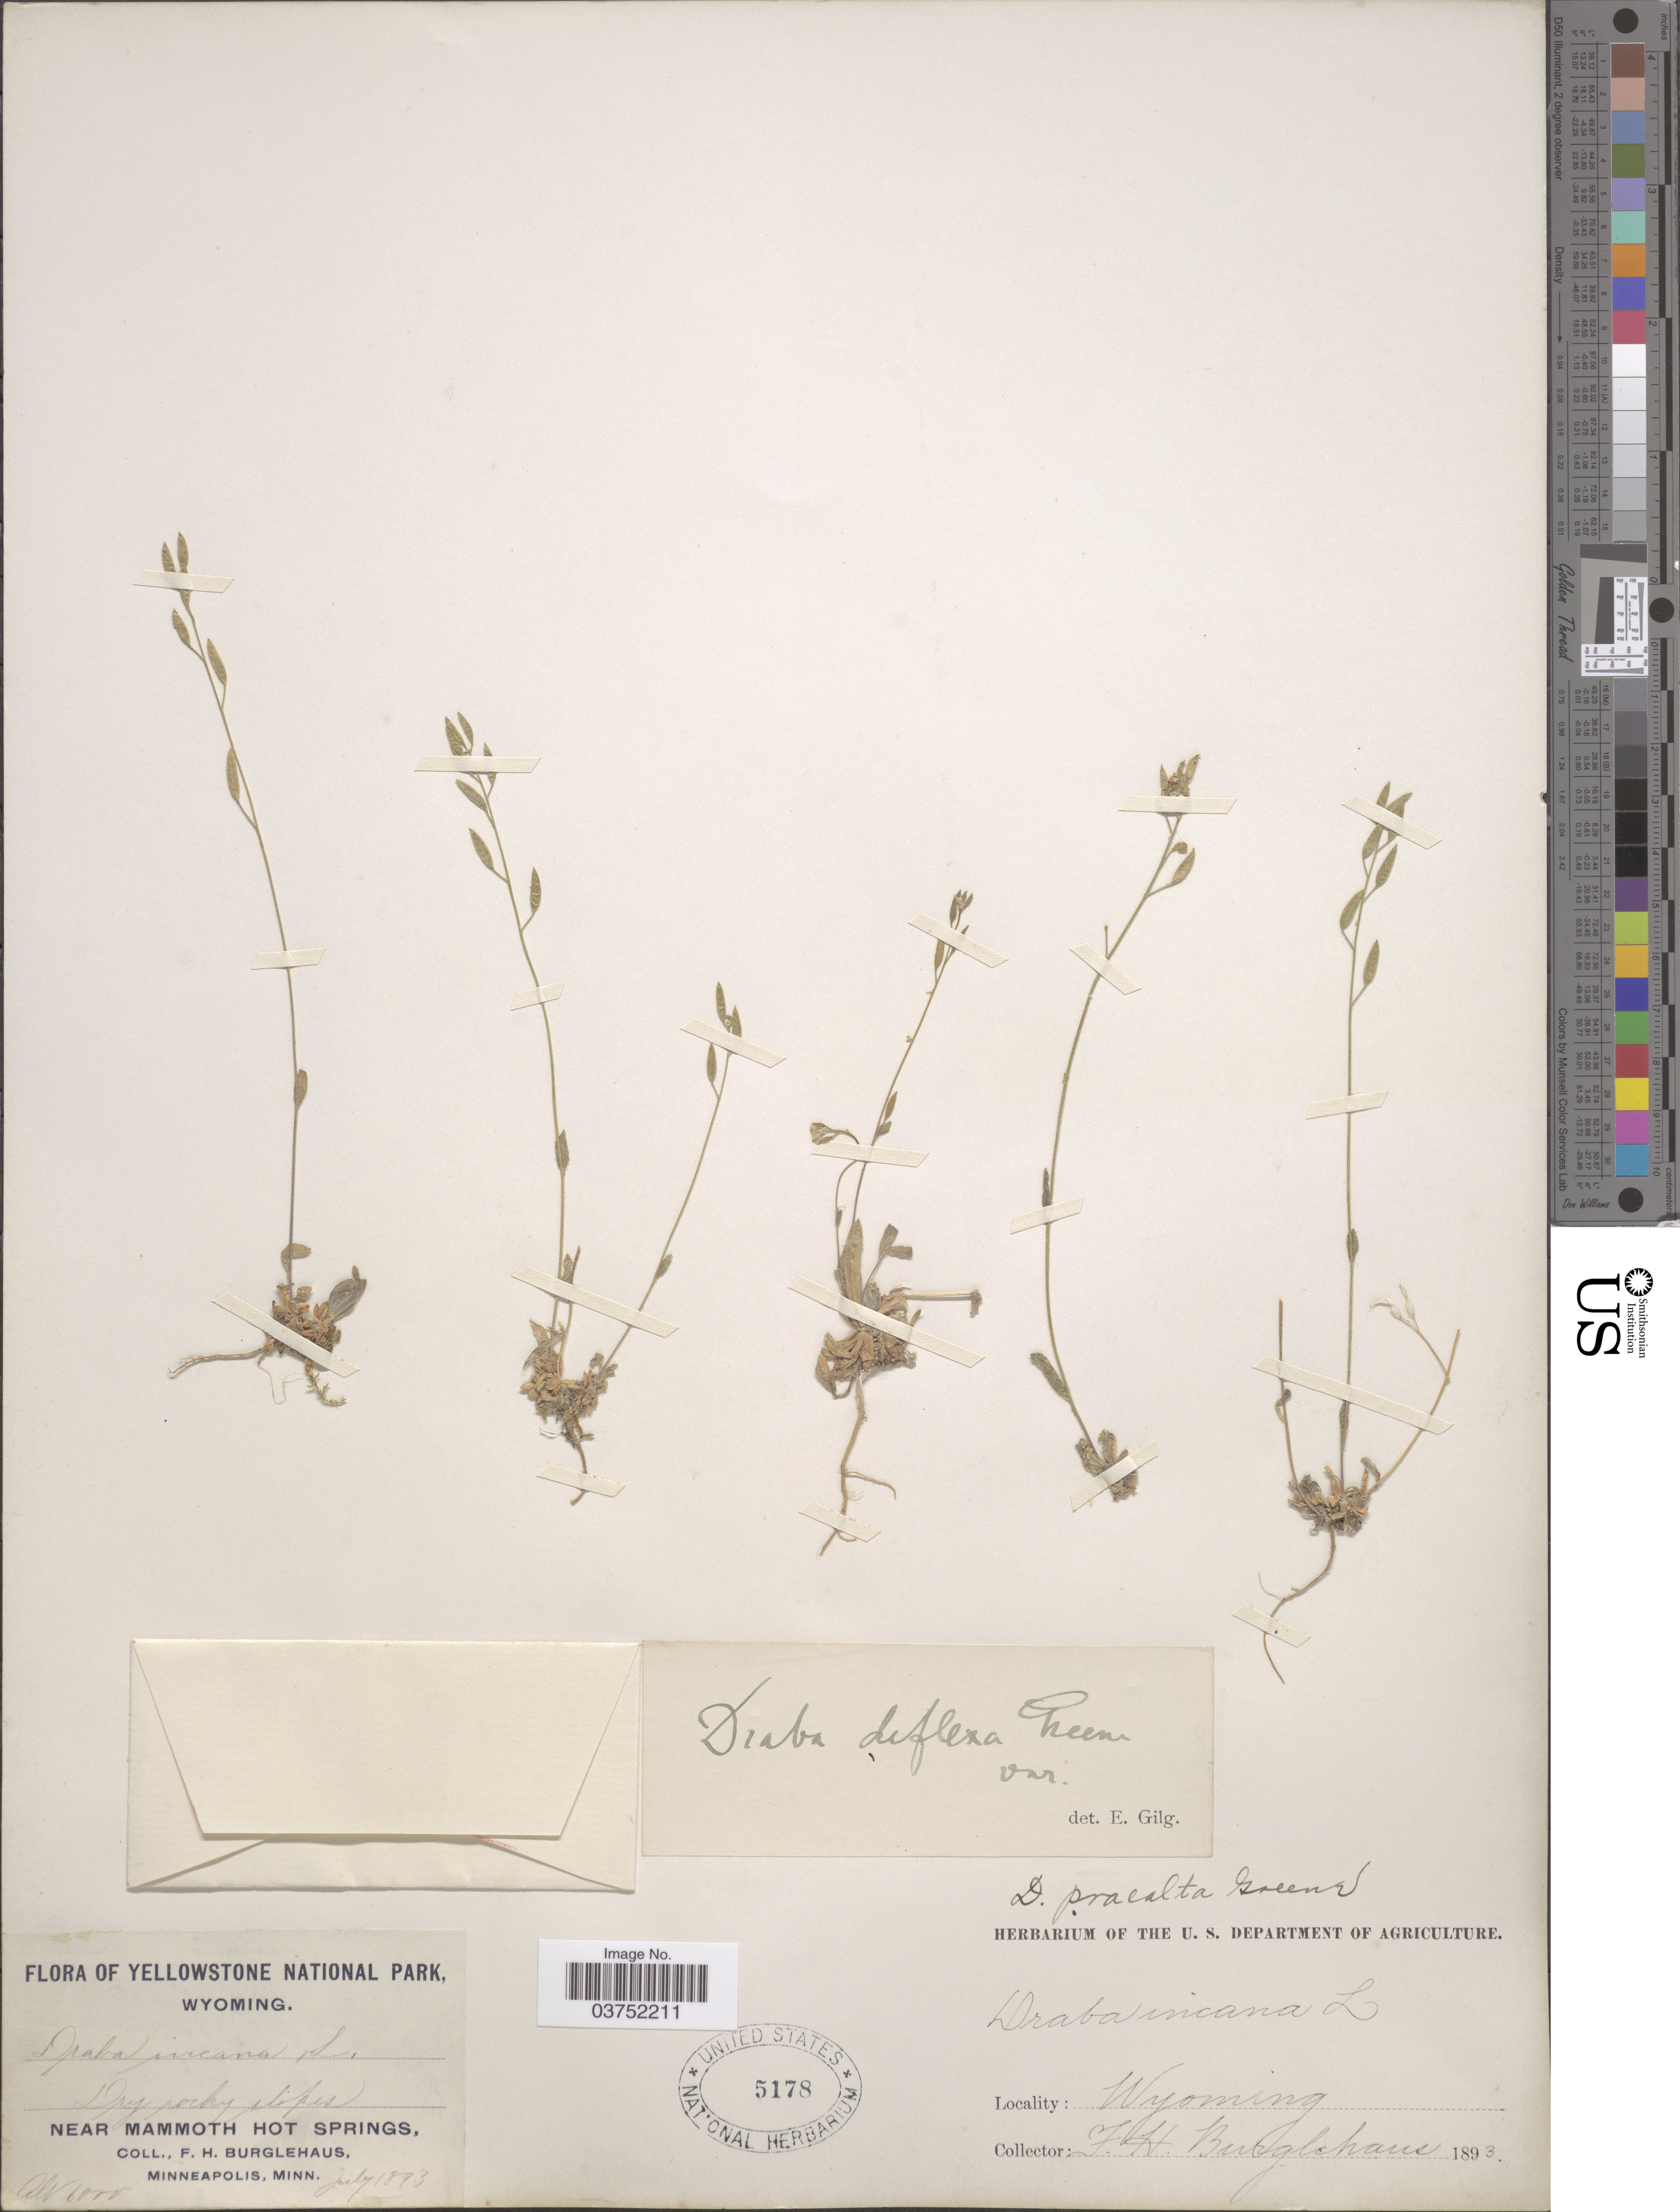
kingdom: Plantae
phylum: Tracheophyta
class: Magnoliopsida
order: Brassicales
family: Brassicaceae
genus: Draba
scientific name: Draba praealta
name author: Greene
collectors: F. Burglehaus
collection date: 1893-07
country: United States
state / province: Wyoming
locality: Yellowstone National Park. Dry rocky slopes. Near Mammoth Hot Springs.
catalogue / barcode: US 5178